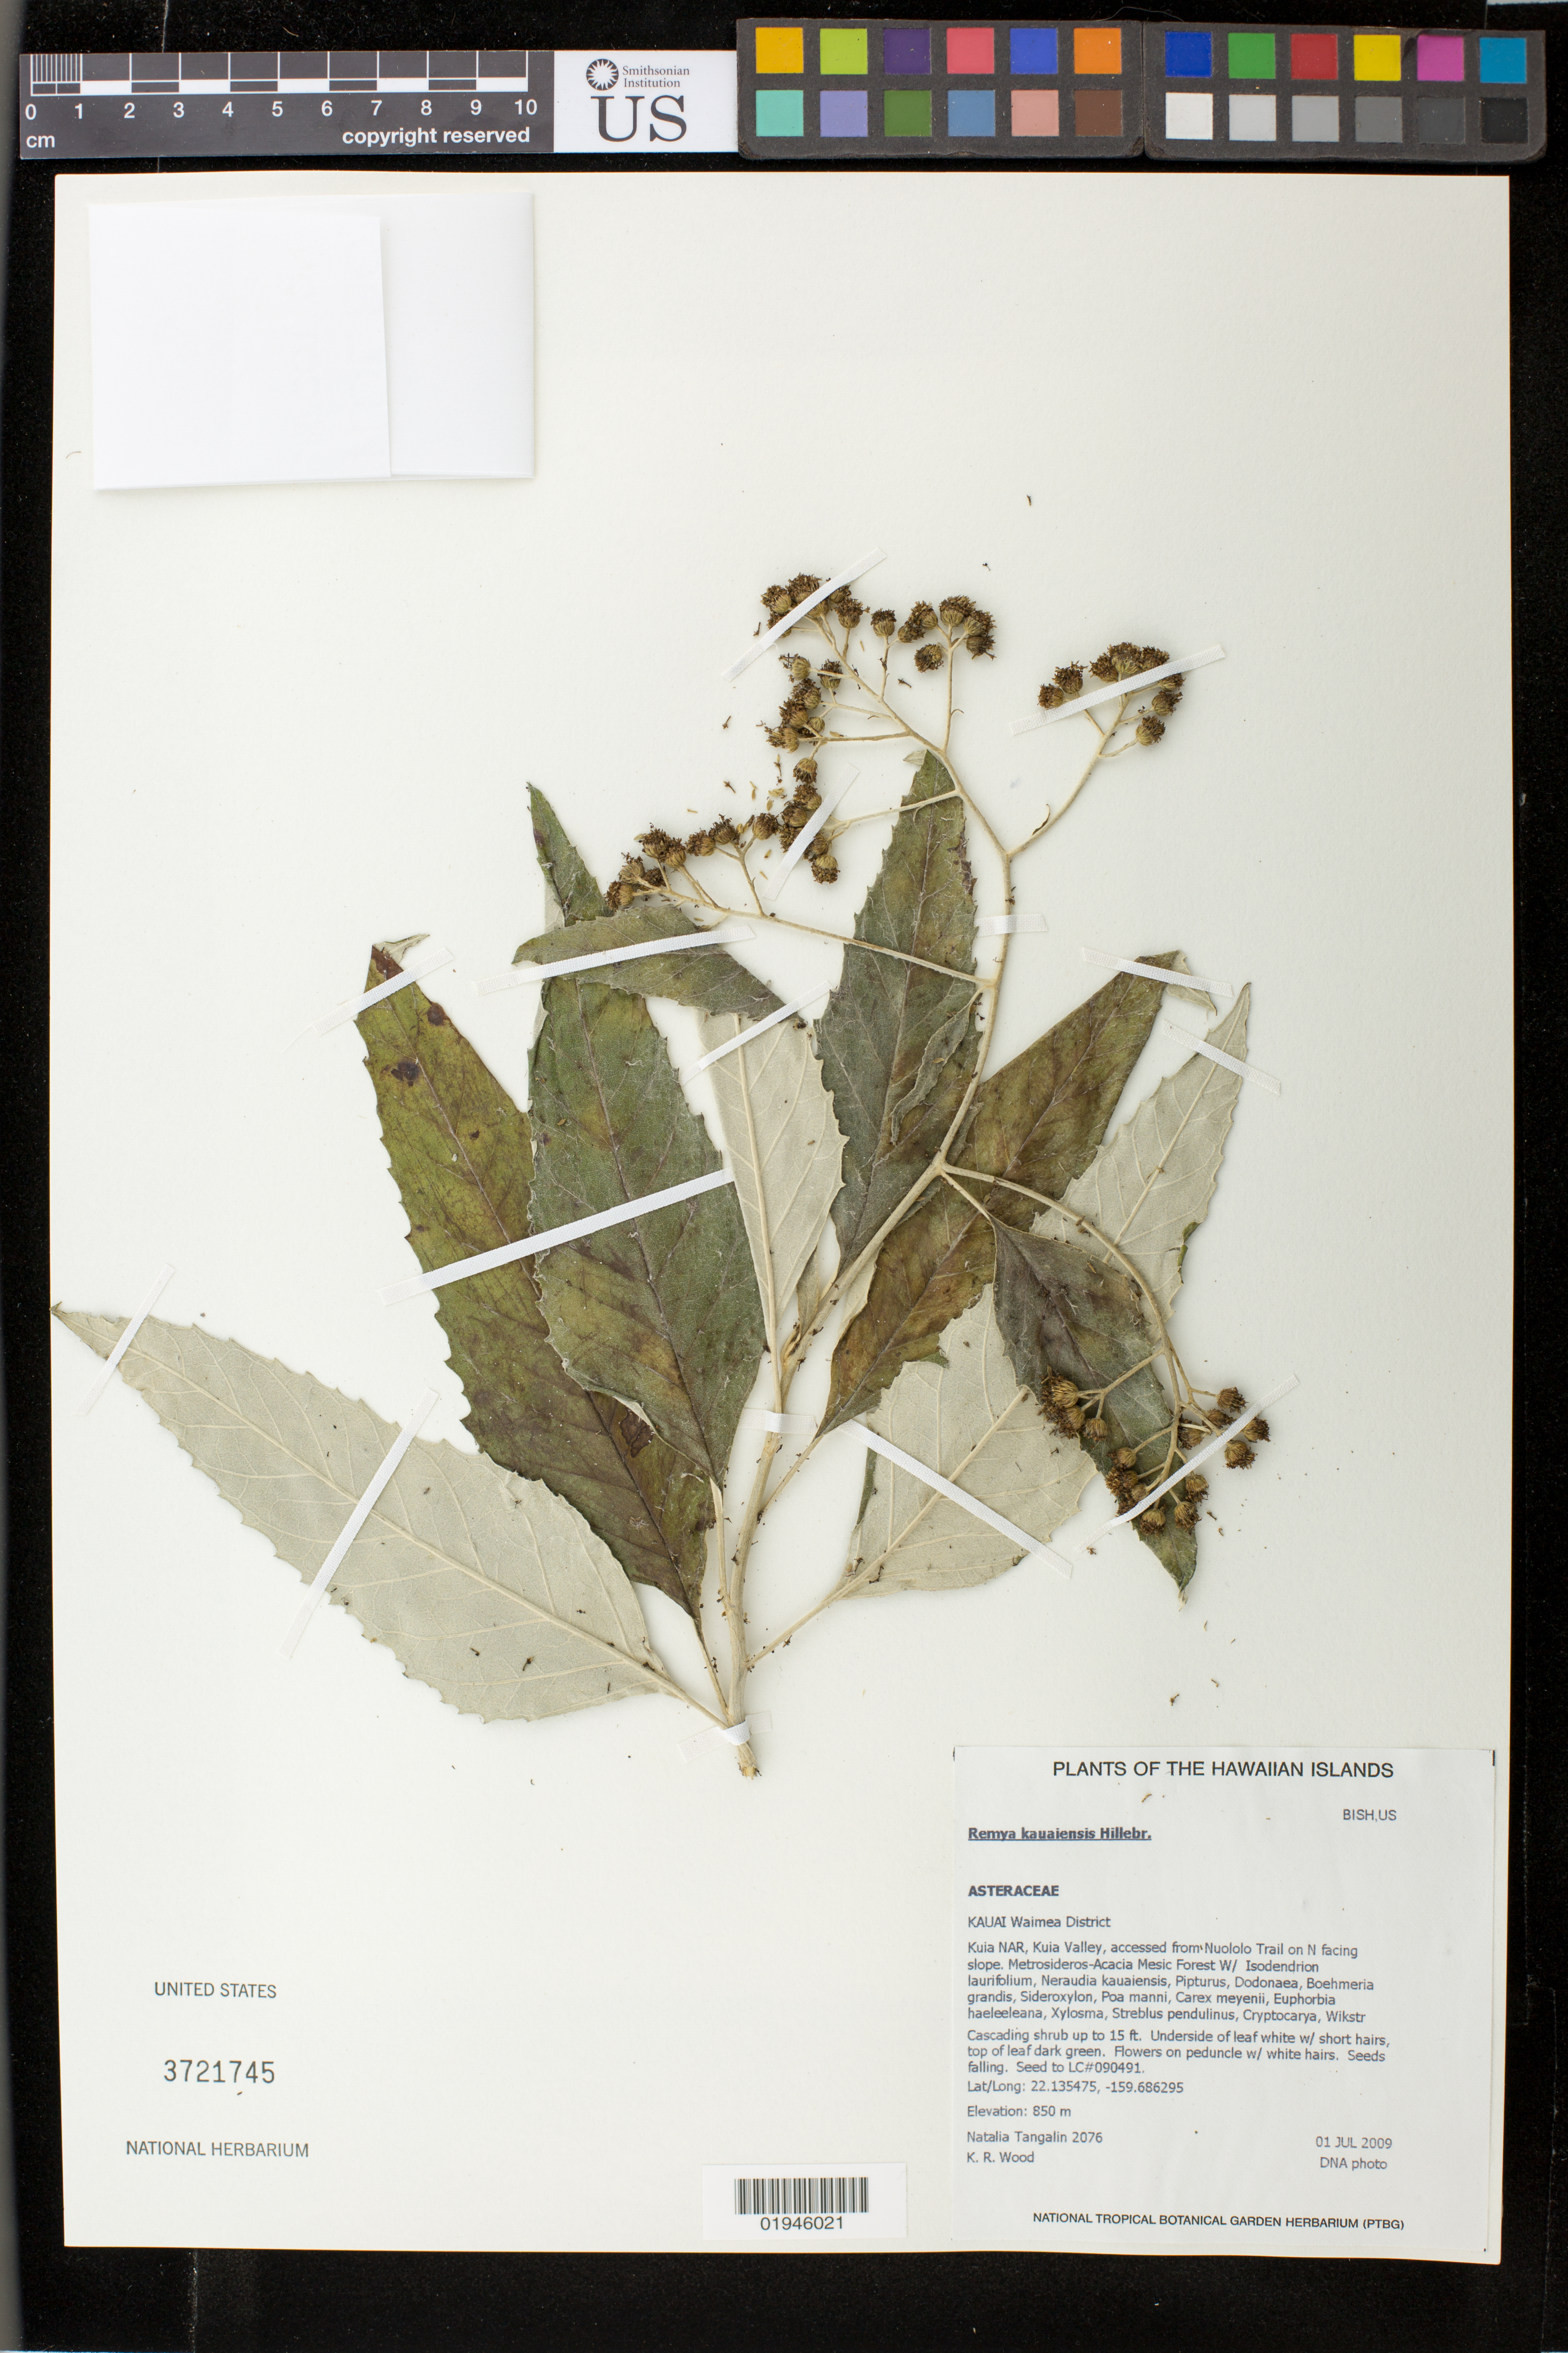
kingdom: Plantae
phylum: Tracheophyta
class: Magnoliopsida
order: Asterales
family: Asteraceae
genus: Remya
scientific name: Remya kauaiensis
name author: Hillebr.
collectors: N. Tangalin & K. R. Wood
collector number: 2076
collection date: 2009-07-01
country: United States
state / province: Hawaii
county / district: Kauai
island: Kaua'i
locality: Waimea District, Kuia NAR, Kuia Valley, accessed from Nuololo Traill on N facing slope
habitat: Mesic forest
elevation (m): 850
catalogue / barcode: US 3721745